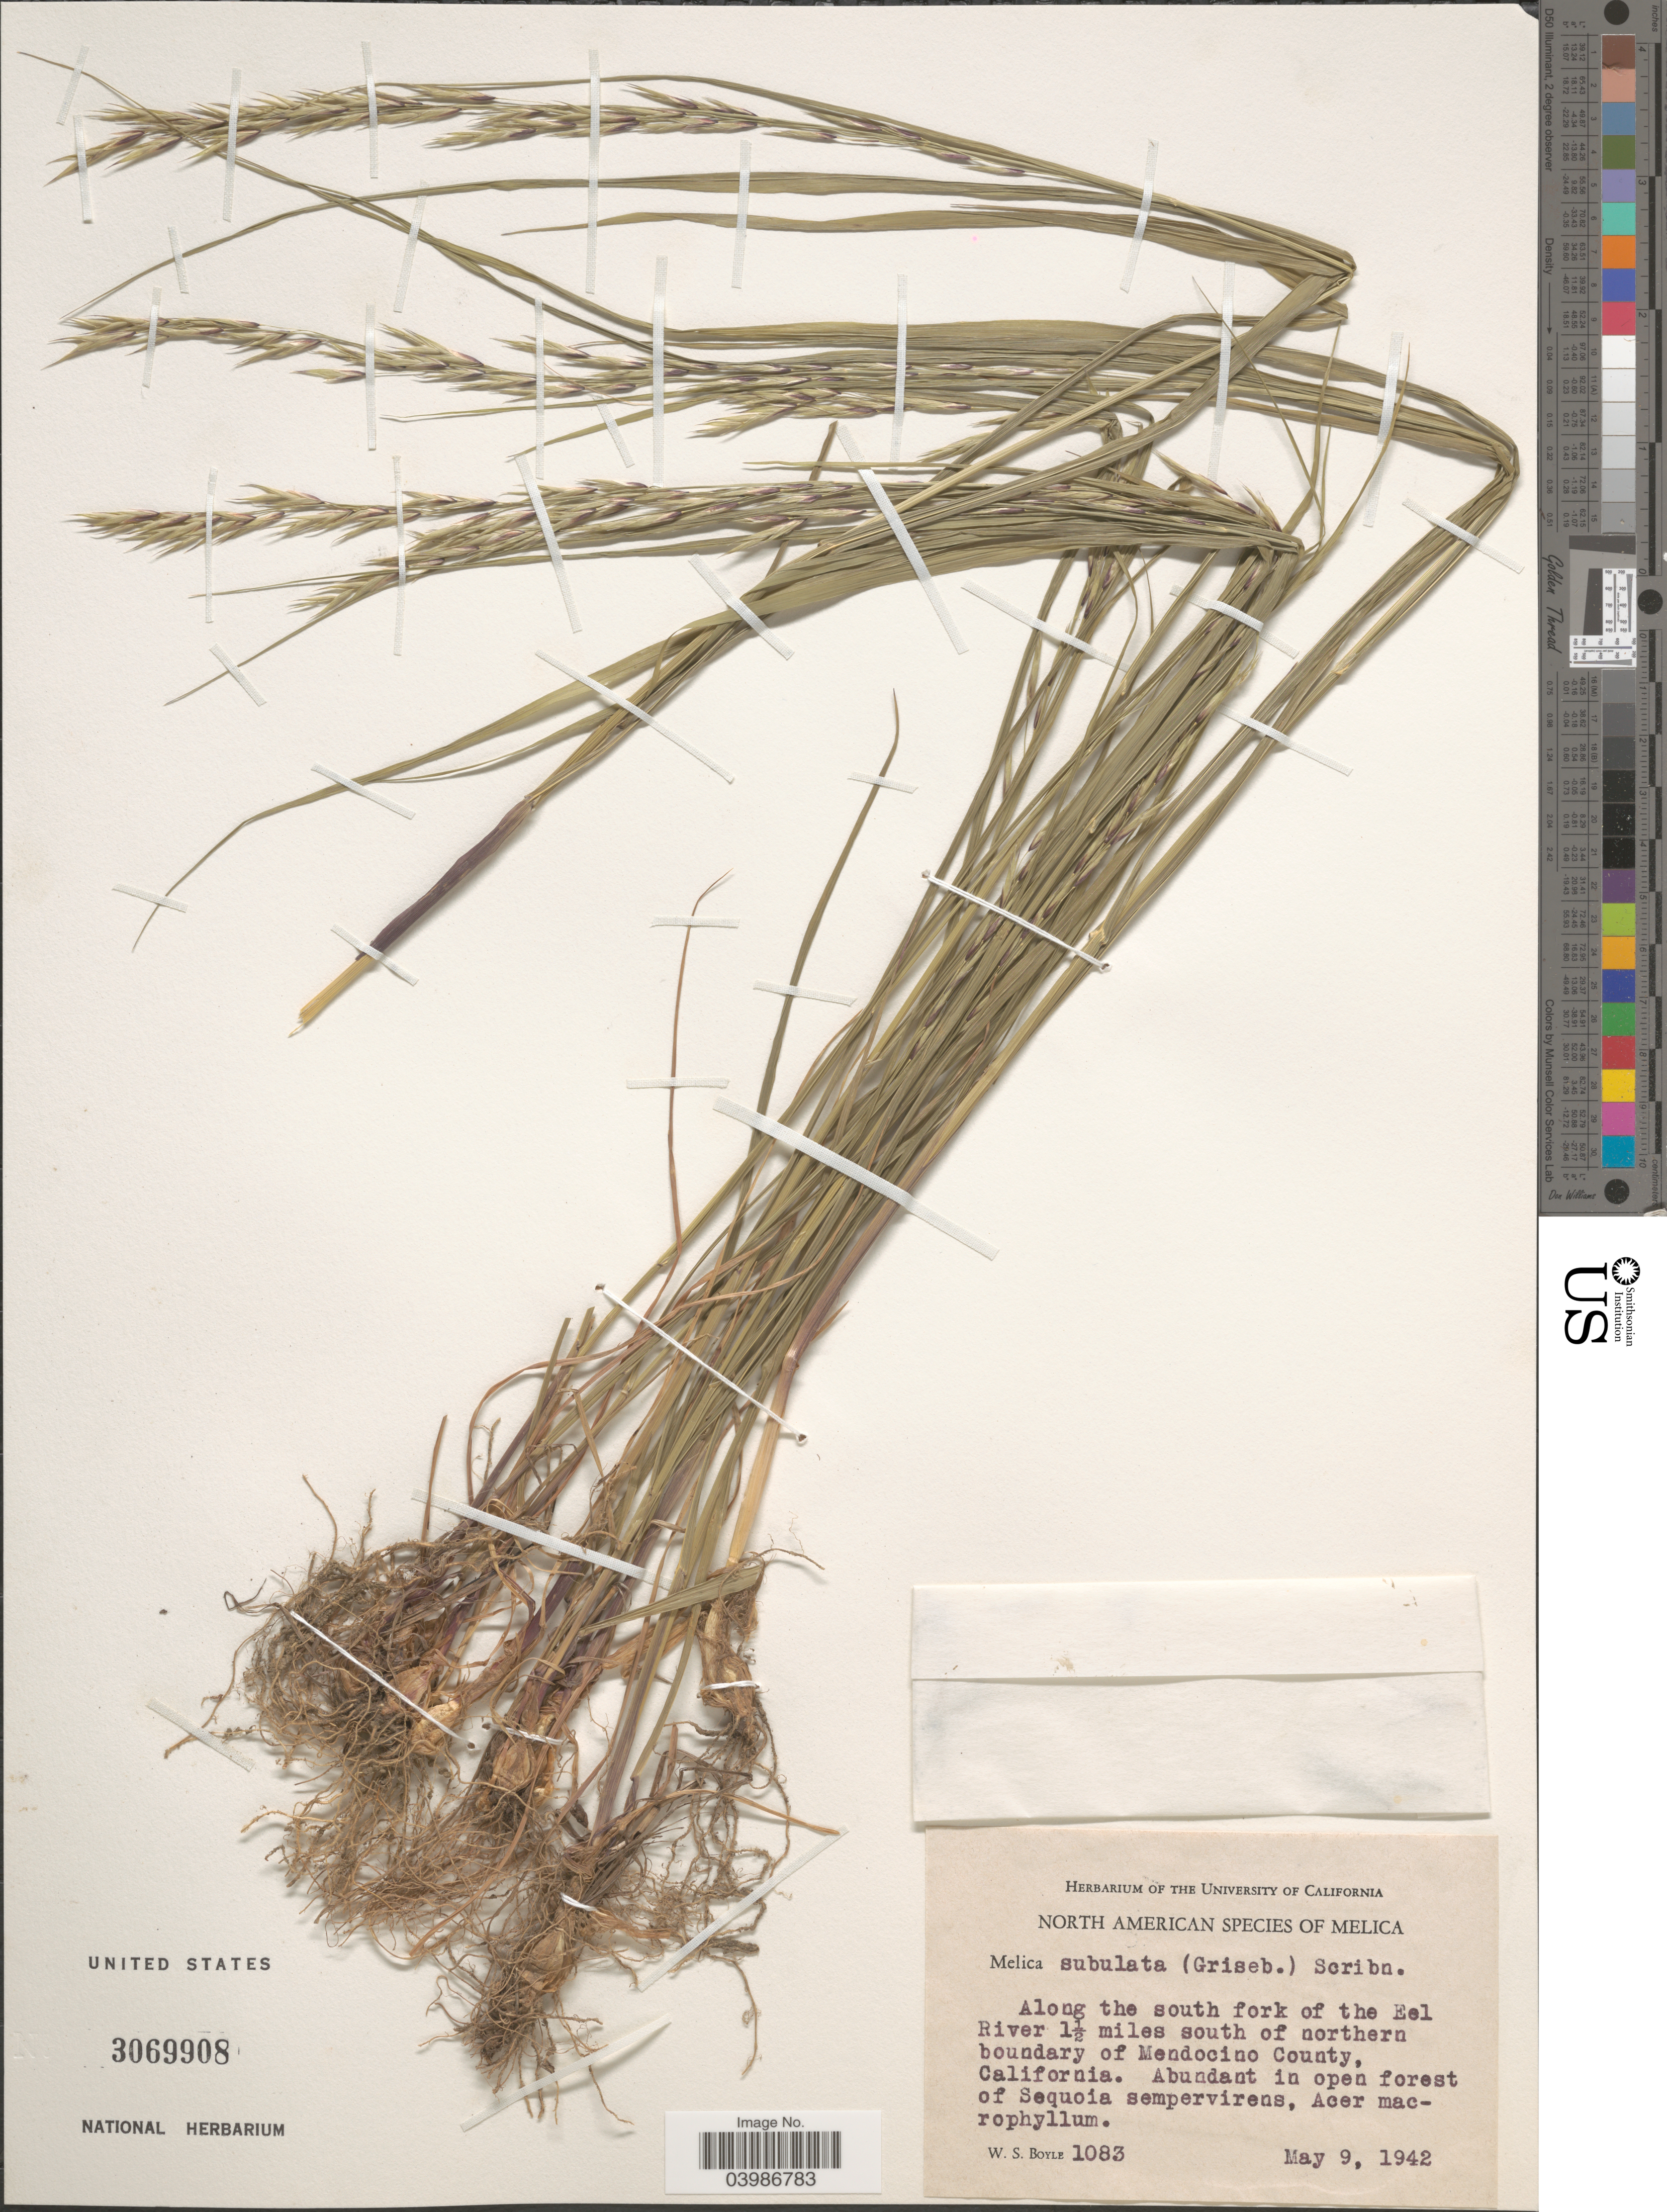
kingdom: Plantae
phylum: Tracheophyta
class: Liliopsida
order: Poales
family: Poaceae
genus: Melica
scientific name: Melica subulata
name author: (Griseb.) Scribn.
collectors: W. Boyle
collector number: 1083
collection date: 1942-05-09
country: United States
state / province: California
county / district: Mendocino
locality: Along the south fork of the Eel River 1½ miles south of northern boundary of Mendocino County.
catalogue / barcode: US 3069908